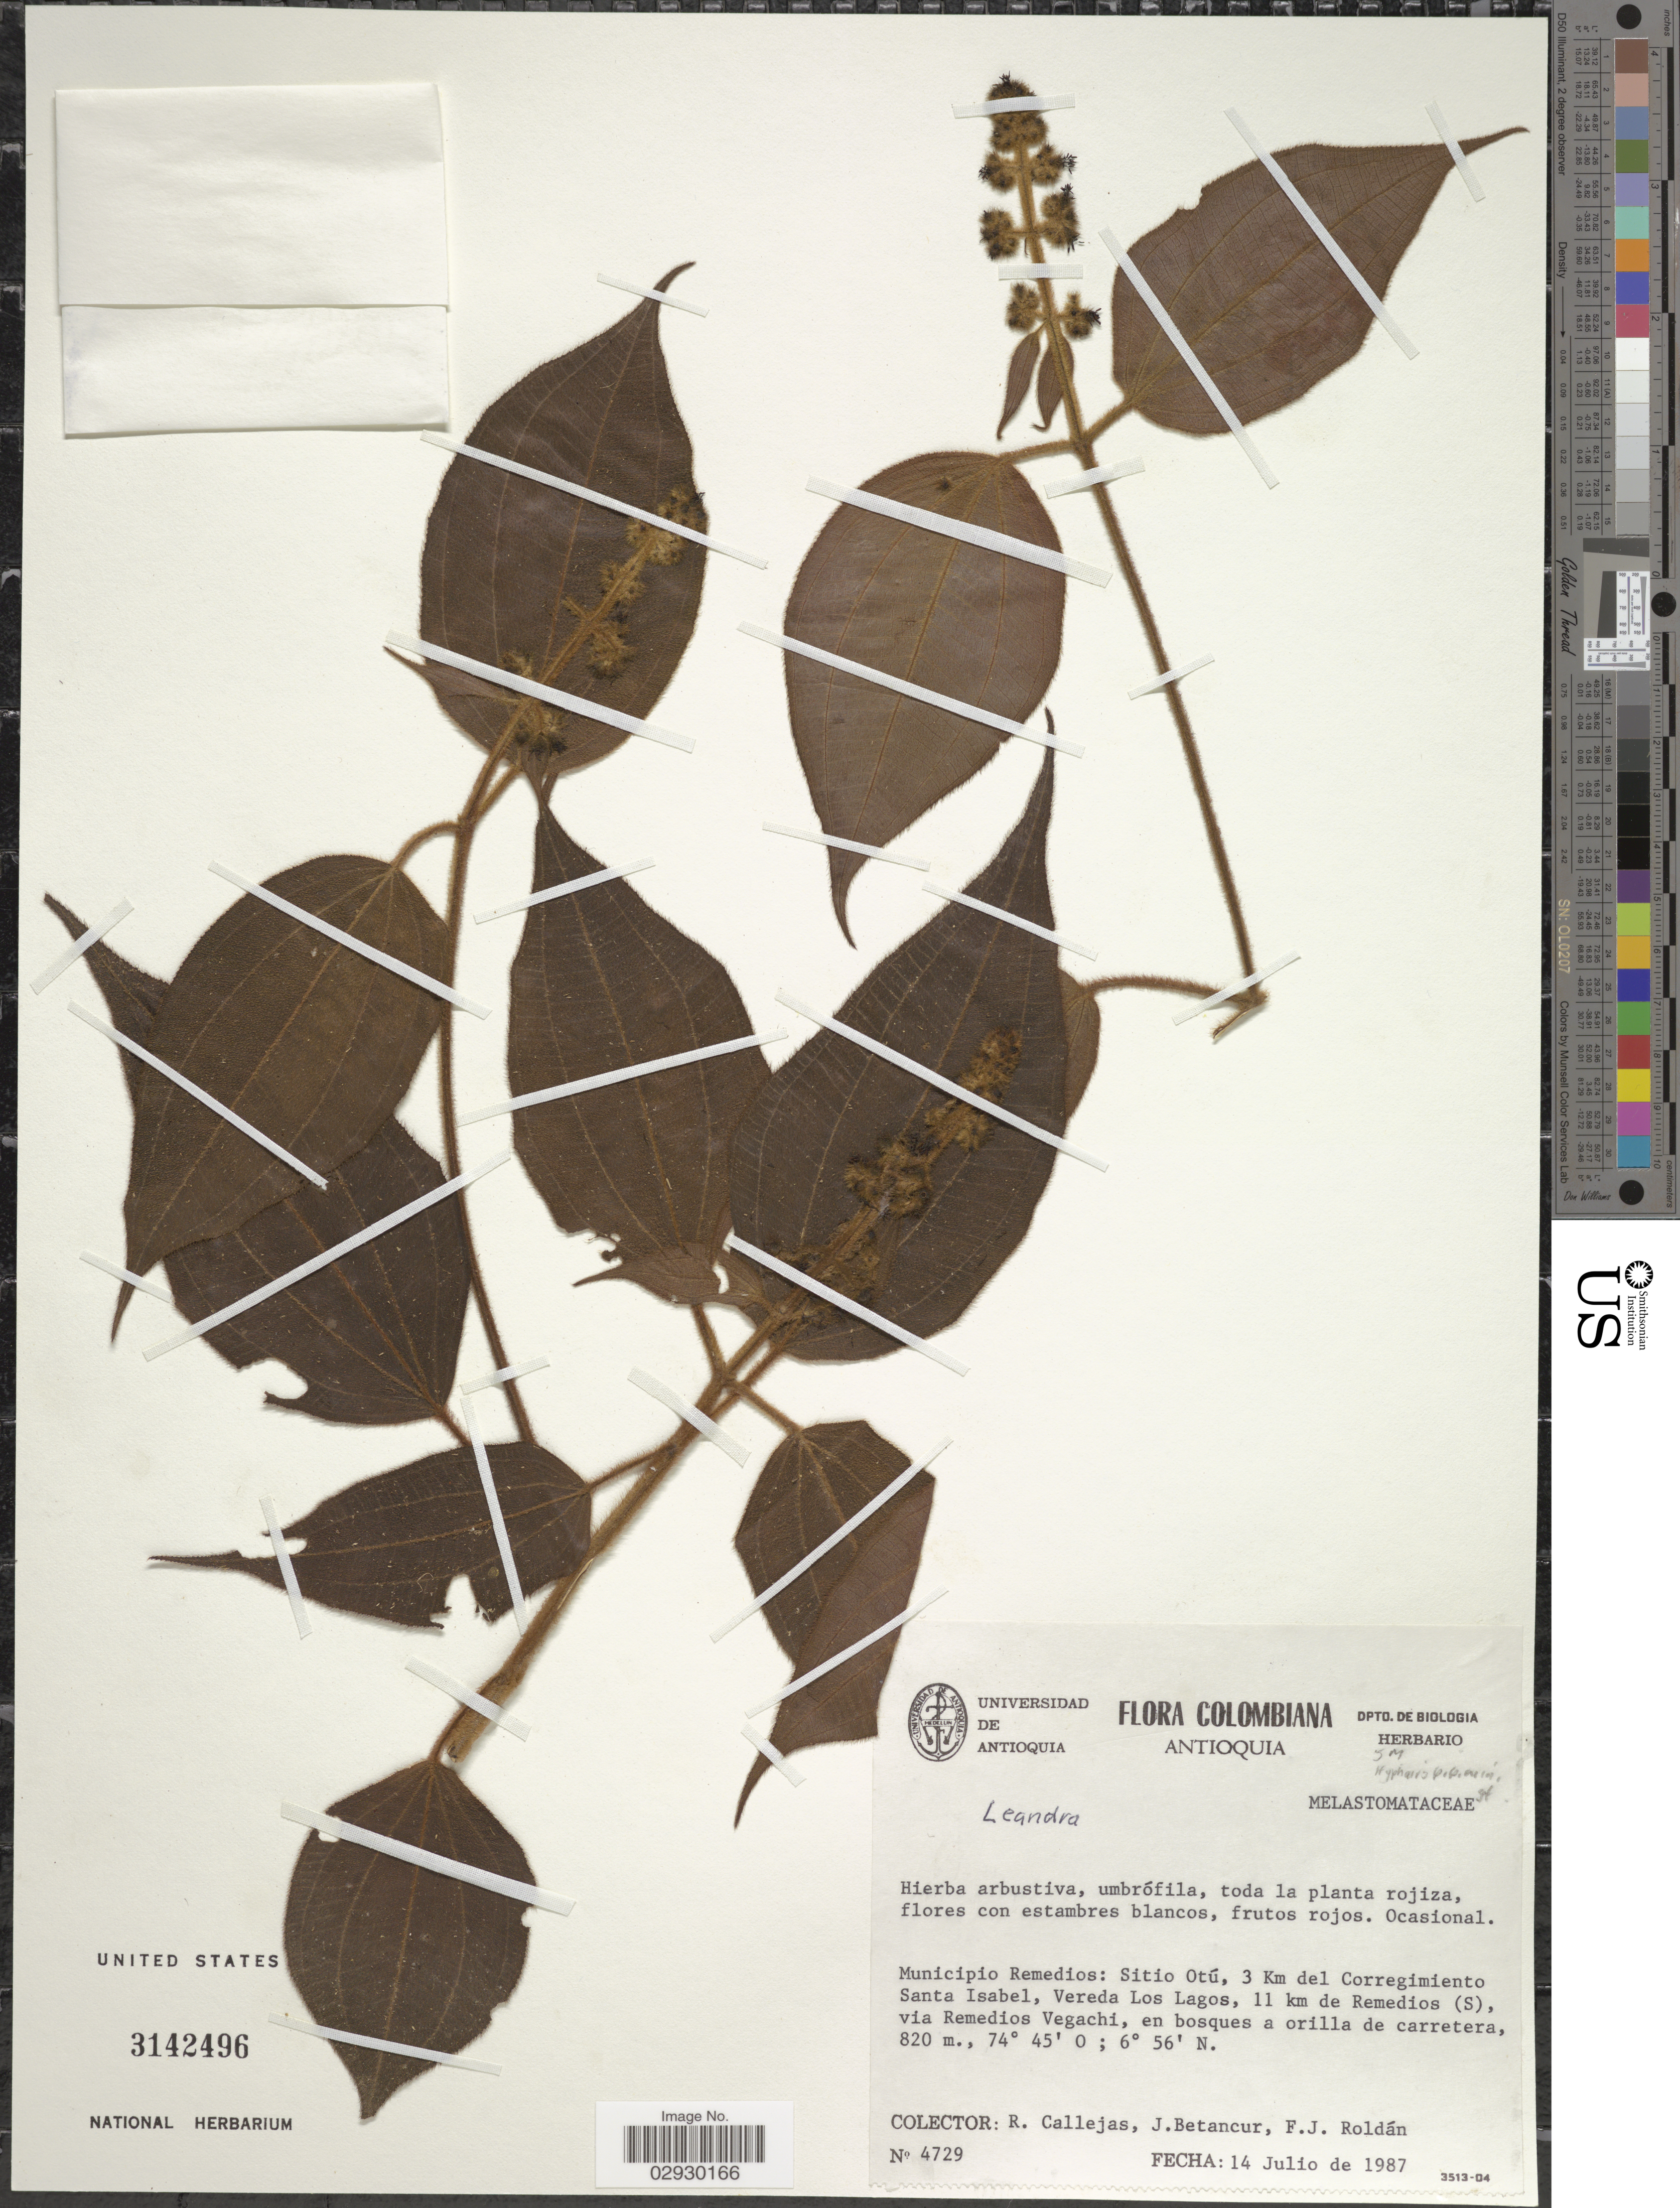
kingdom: Plantae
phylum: Tracheophyta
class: Magnoliopsida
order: Myrtales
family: Melastomataceae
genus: Leandra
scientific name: Leandra sp.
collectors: R. Callejas, J. Betancur & F. J. Roldán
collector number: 4729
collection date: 1987-07-14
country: Colombia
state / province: Antioquia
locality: Municipio Remedios: Sitio Otú, 3 Km del Corregimiento Santa Isabel, Vereda Los Lagos, 11 km de Remedios (S), via Remedios Vegachi.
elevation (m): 820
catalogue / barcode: US 3142496